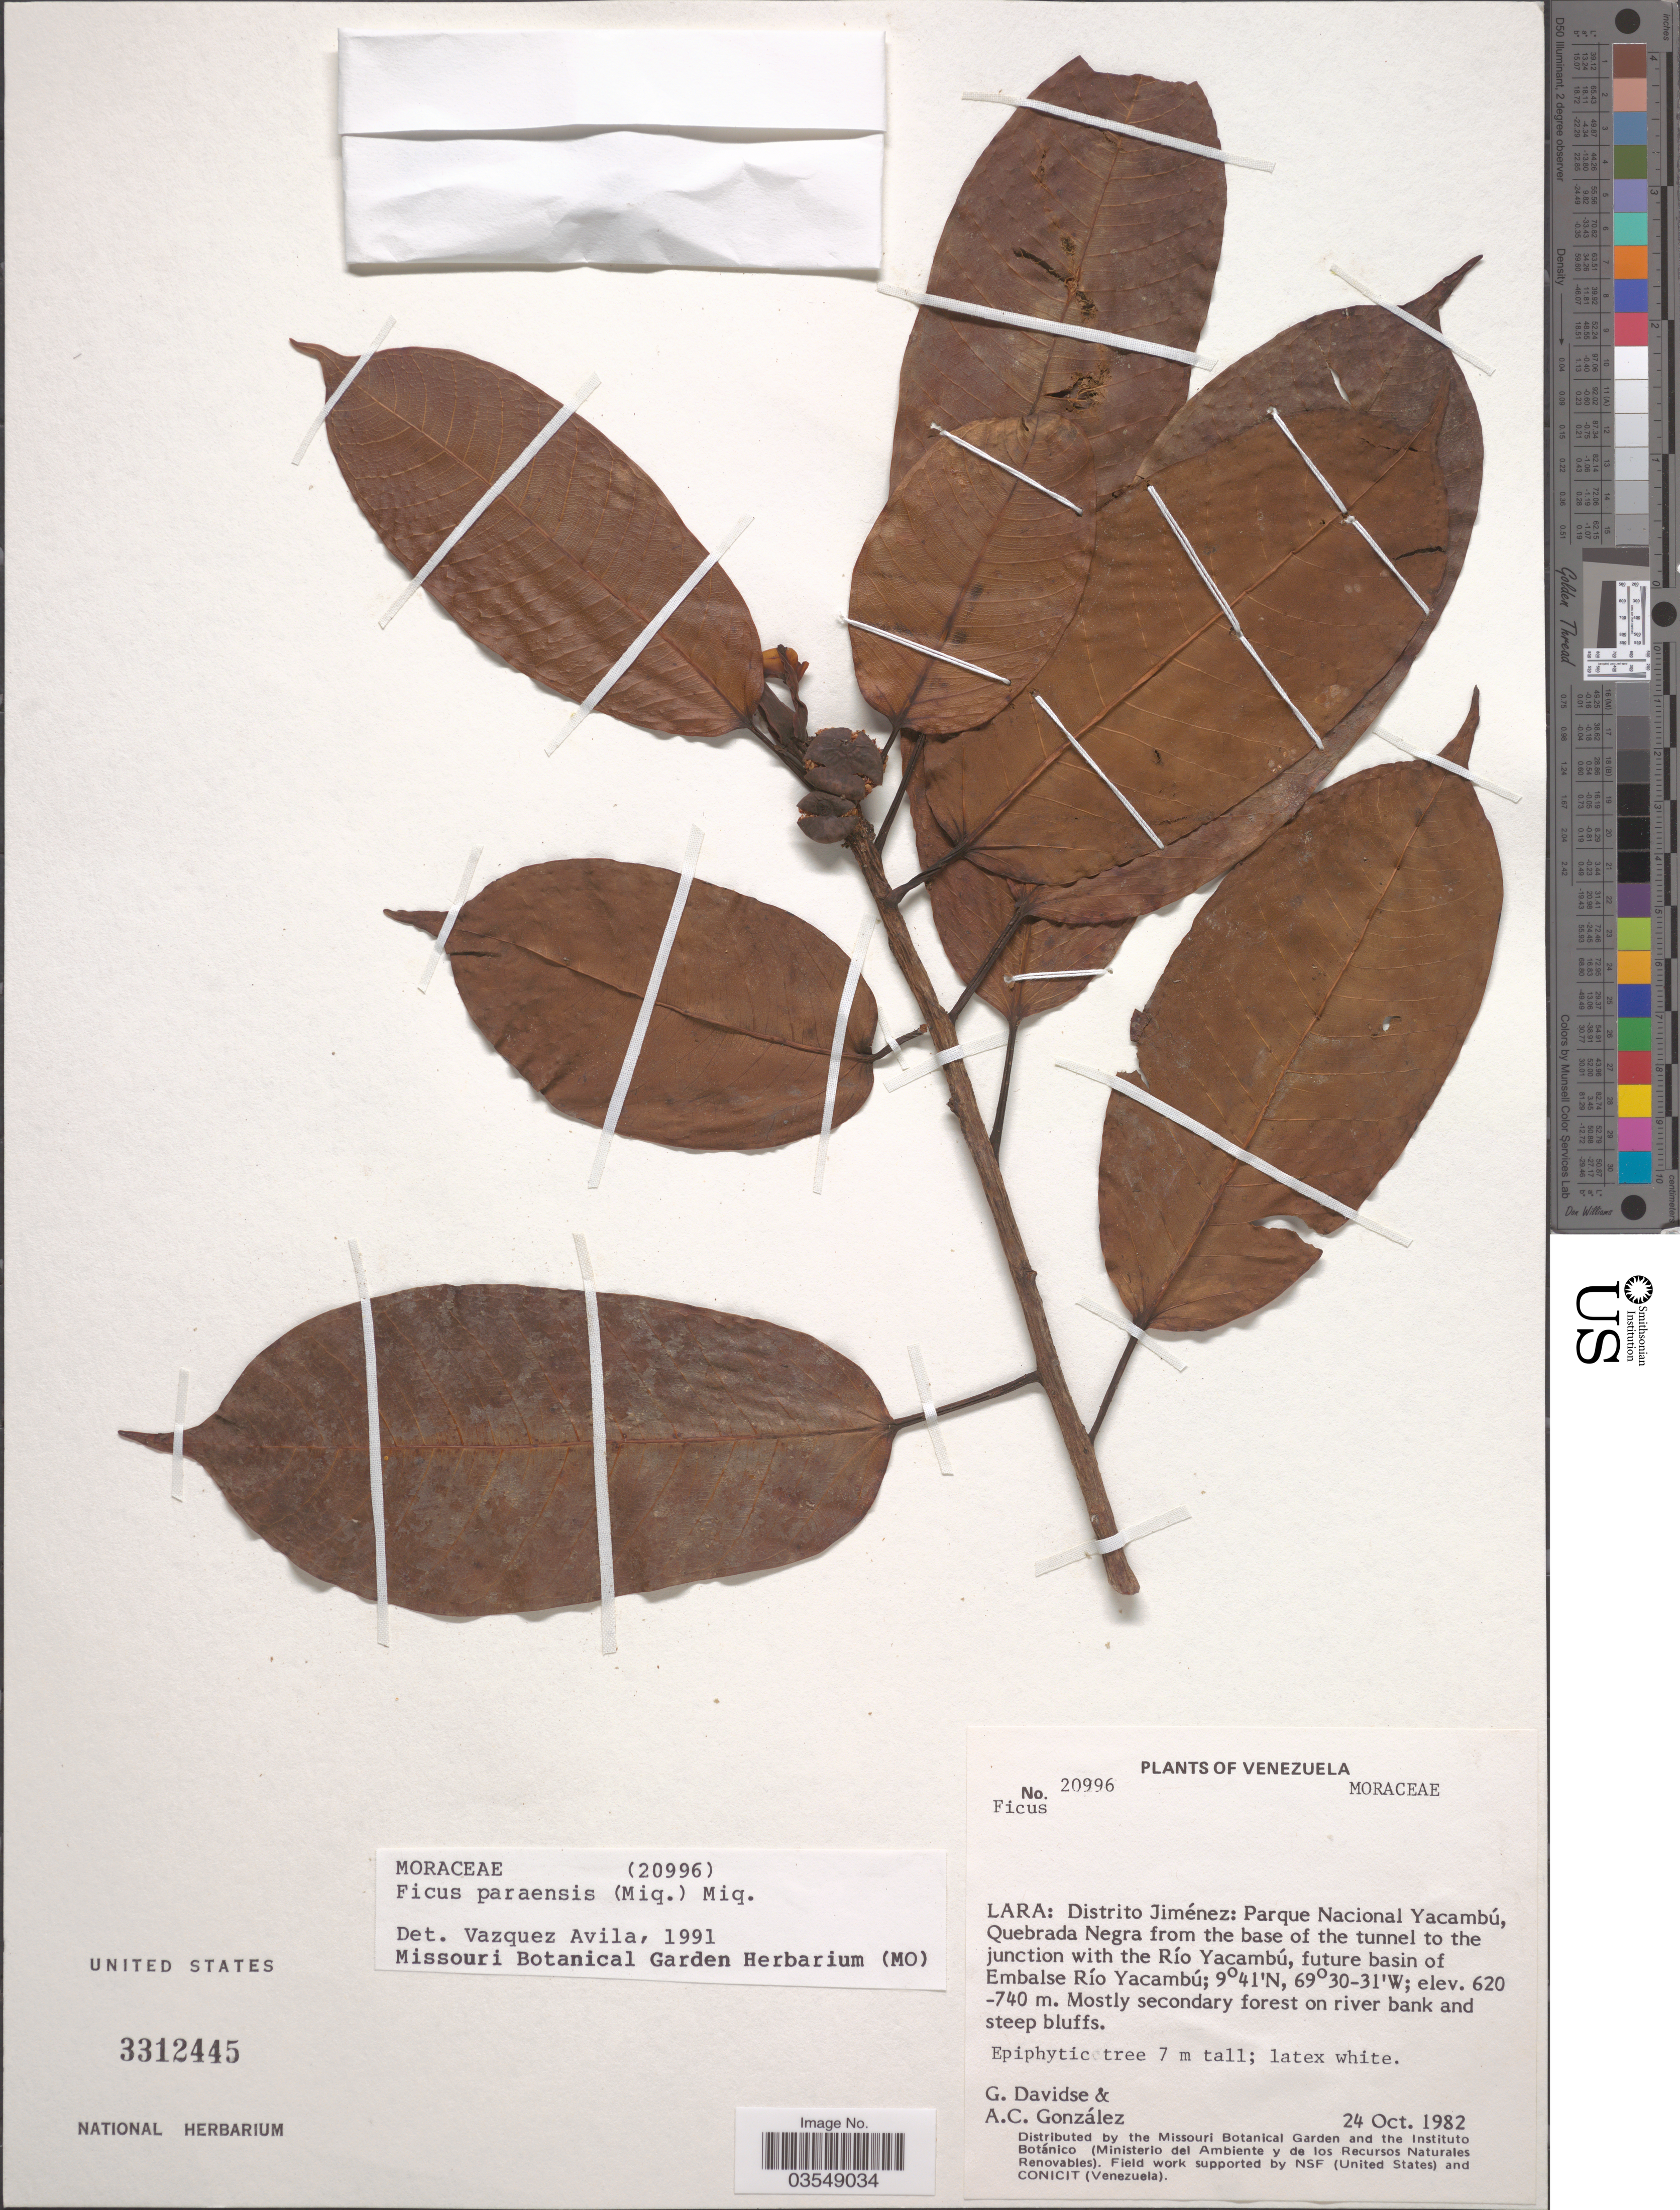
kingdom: Plantae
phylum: Tracheophyta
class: Magnoliopsida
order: Rosales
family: Moraceae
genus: Ficus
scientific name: Ficus paraensis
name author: (Miq.) Miq.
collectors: G. Davidse & A. C. González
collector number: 20996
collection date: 1982-10-24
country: Venezuela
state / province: Lara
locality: Distrito Jiménez: Parque Nacional Yacambú, Quebrada Negra from the base of the tunnel to the junction with the Río Yacambú, future basin of Embalse Río Yacambú.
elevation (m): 620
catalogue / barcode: US 3312445